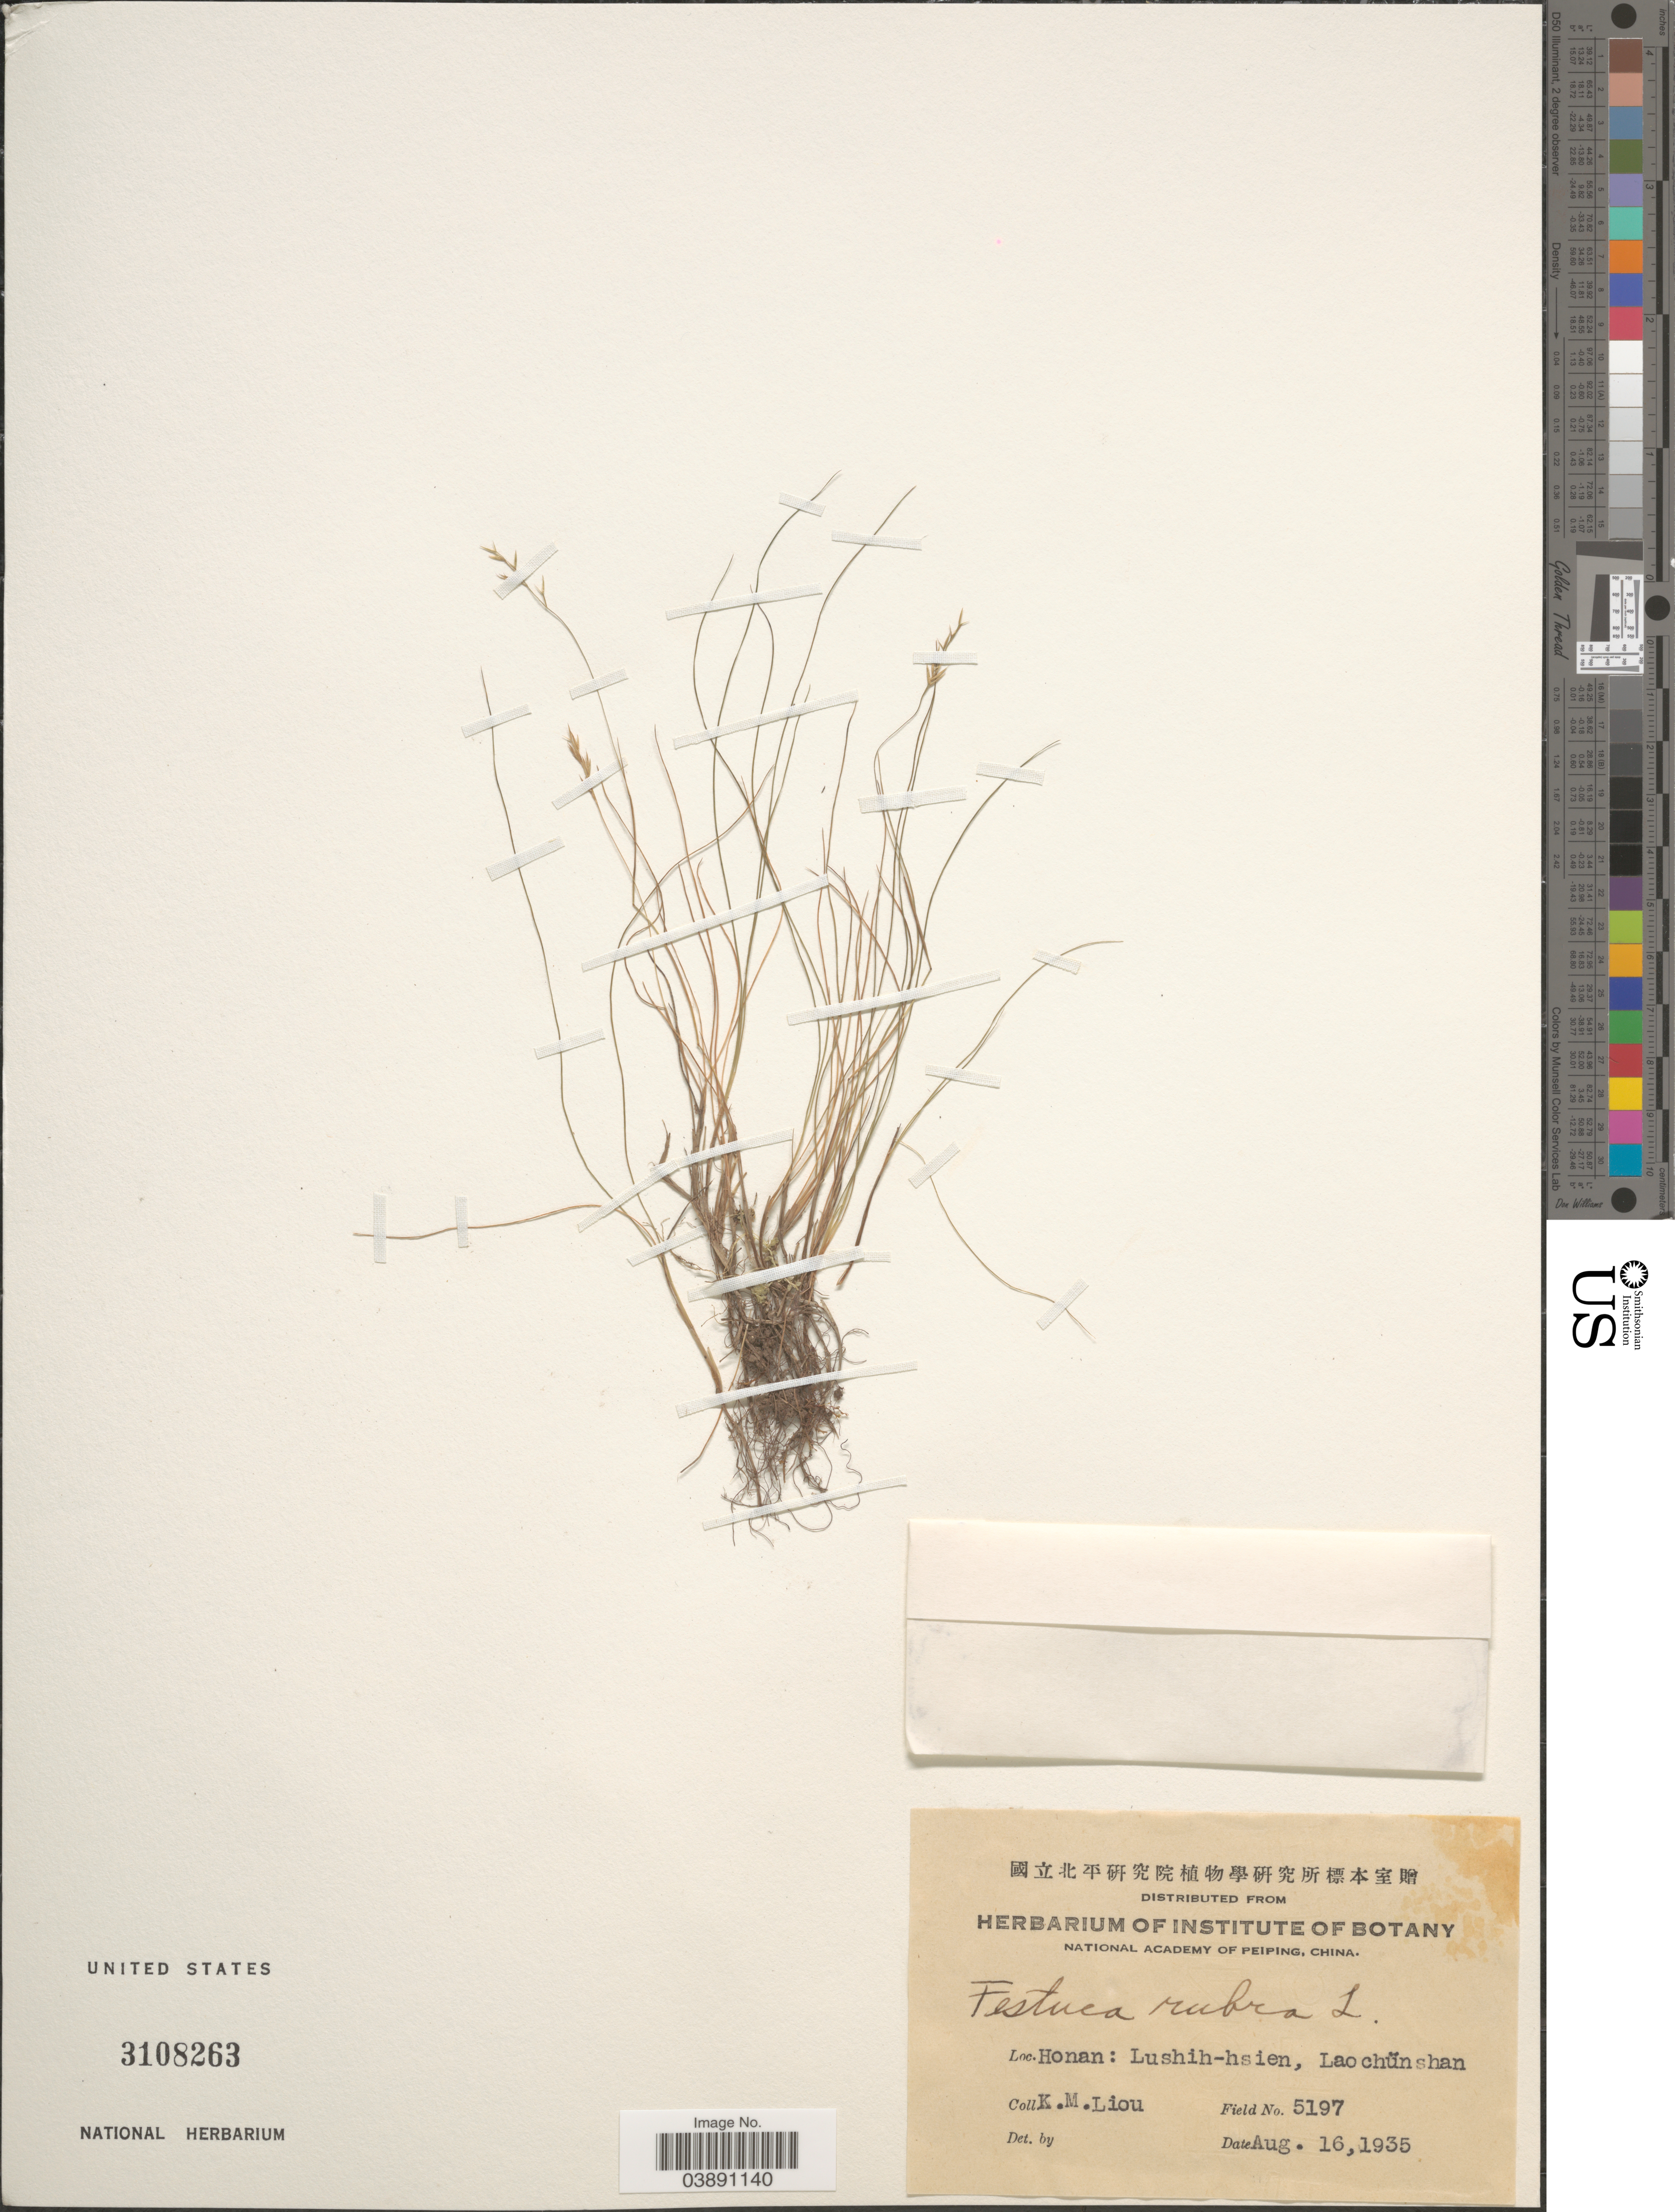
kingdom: Plantae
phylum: Tracheophyta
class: Liliopsida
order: Poales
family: Poaceae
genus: Festuca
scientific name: Festuca rubra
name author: L.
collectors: K. M. Liou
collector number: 5197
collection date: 1935-08-16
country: China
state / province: Henan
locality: Honan: Lushih-hsien, Laa chün shan.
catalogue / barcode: US 3108263